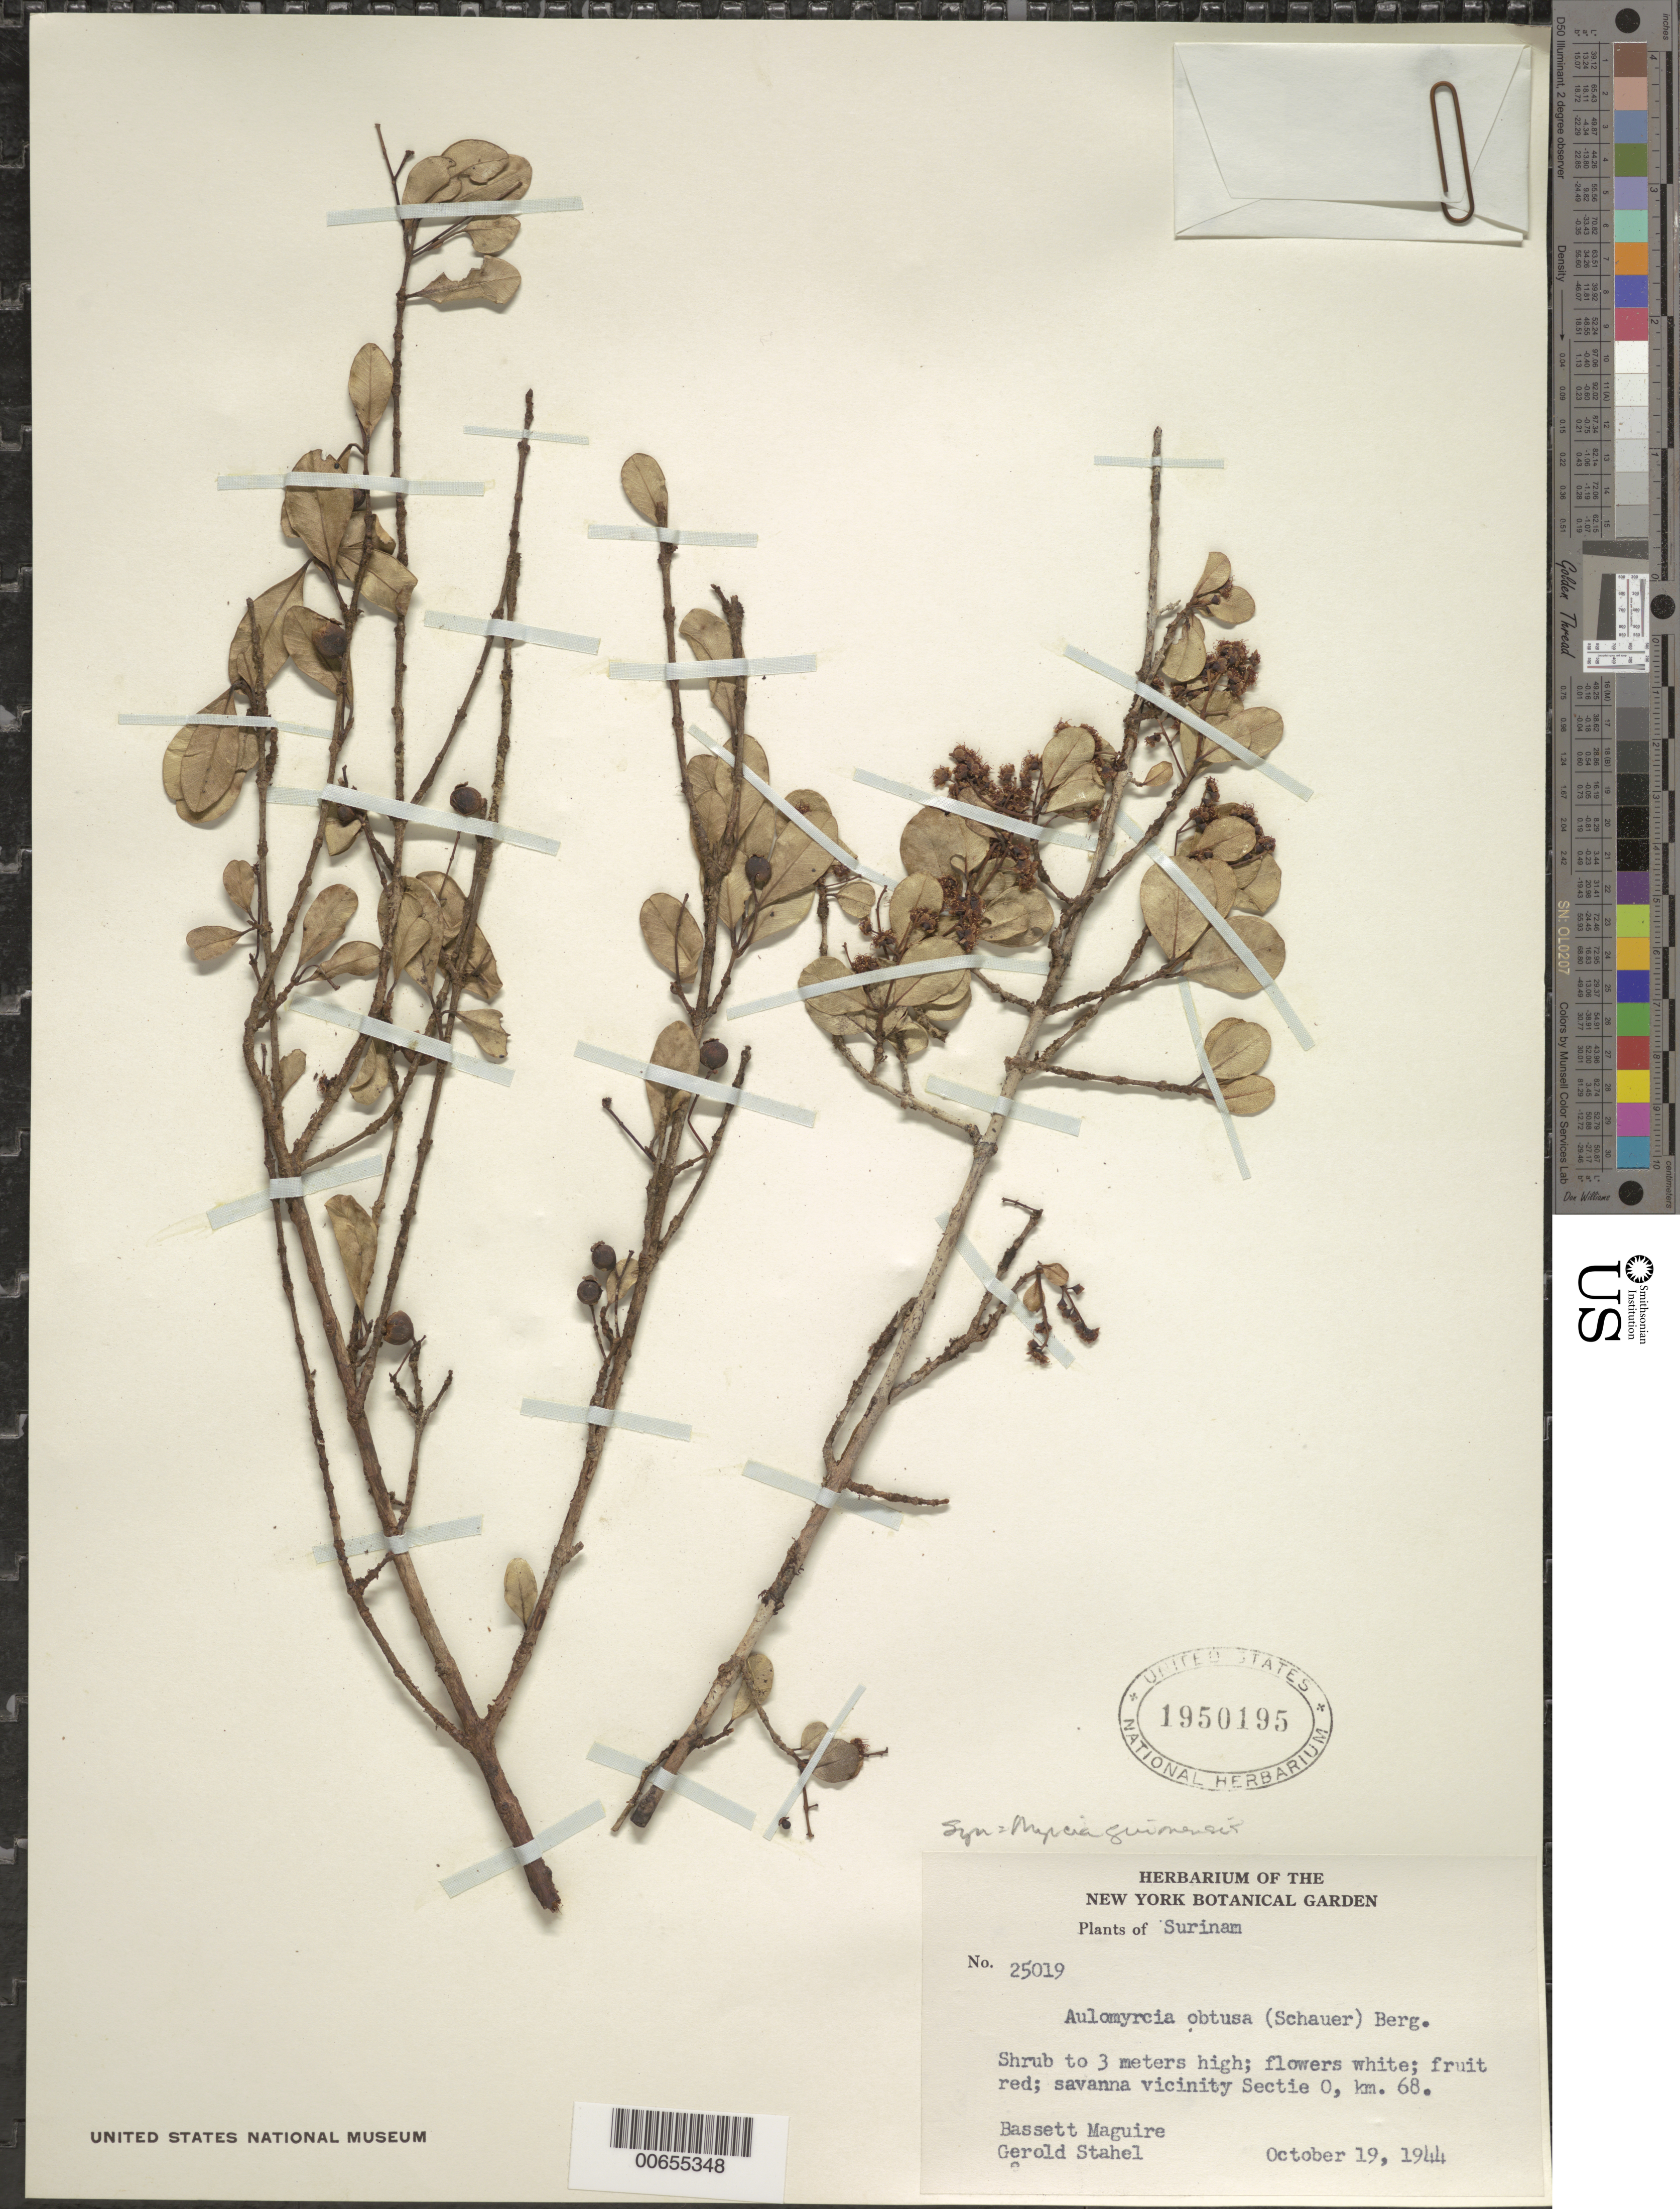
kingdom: Plantae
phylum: Tracheophyta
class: Magnoliopsida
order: Myrtales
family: Myrtaceae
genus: Myrcia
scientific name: Myrcia guianensis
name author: (Aubl.) DC.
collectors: B. Maguire & G. Stahel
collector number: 25019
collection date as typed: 19-Oct-44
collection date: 1944-10-19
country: Suriname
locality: Sectie O, km 68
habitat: Savanna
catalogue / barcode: US 1950195